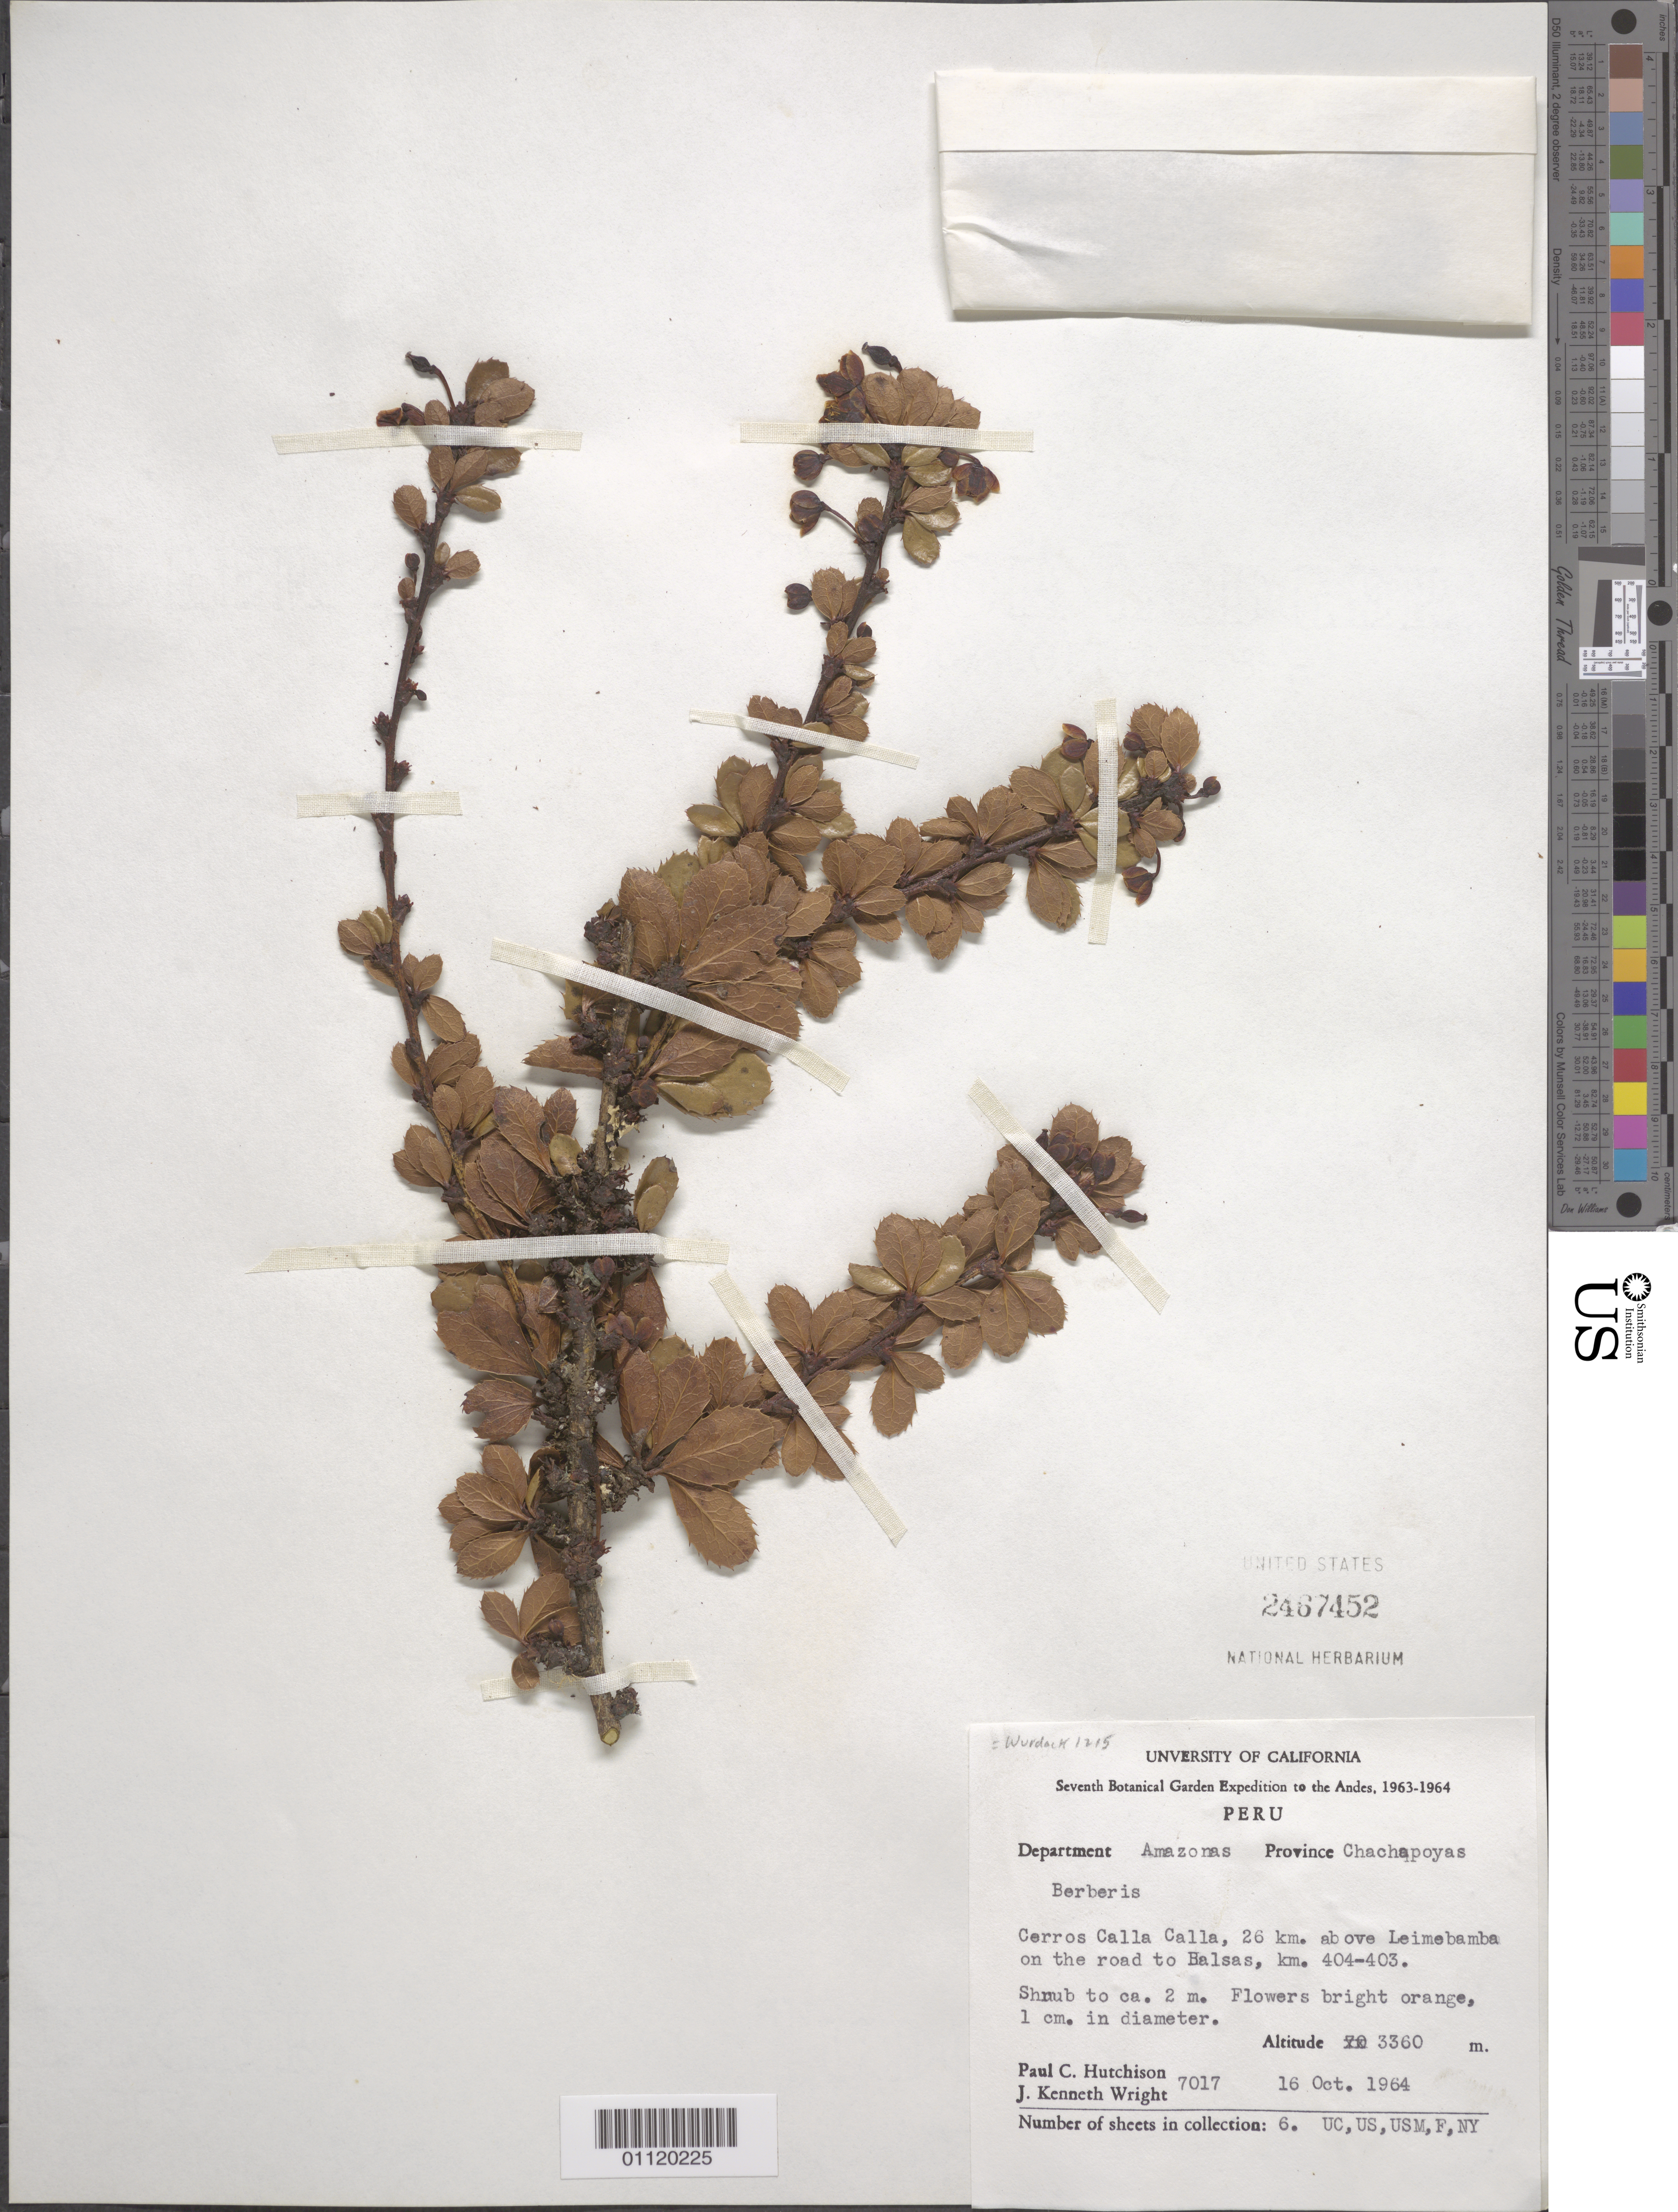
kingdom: Plantae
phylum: Tracheophyta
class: Magnoliopsida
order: Ranunculales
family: Berberidaceae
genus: Berberis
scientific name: Berberis sp.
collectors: P. C. Hutchison & J. K. Wright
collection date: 1964-10-16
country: Peru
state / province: Amazonas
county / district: Chachapoyas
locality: Cerros Calla Calla, 26 km above Leimebamba on the road to Halsas, km 404-403.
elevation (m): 3360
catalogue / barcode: US 2467452